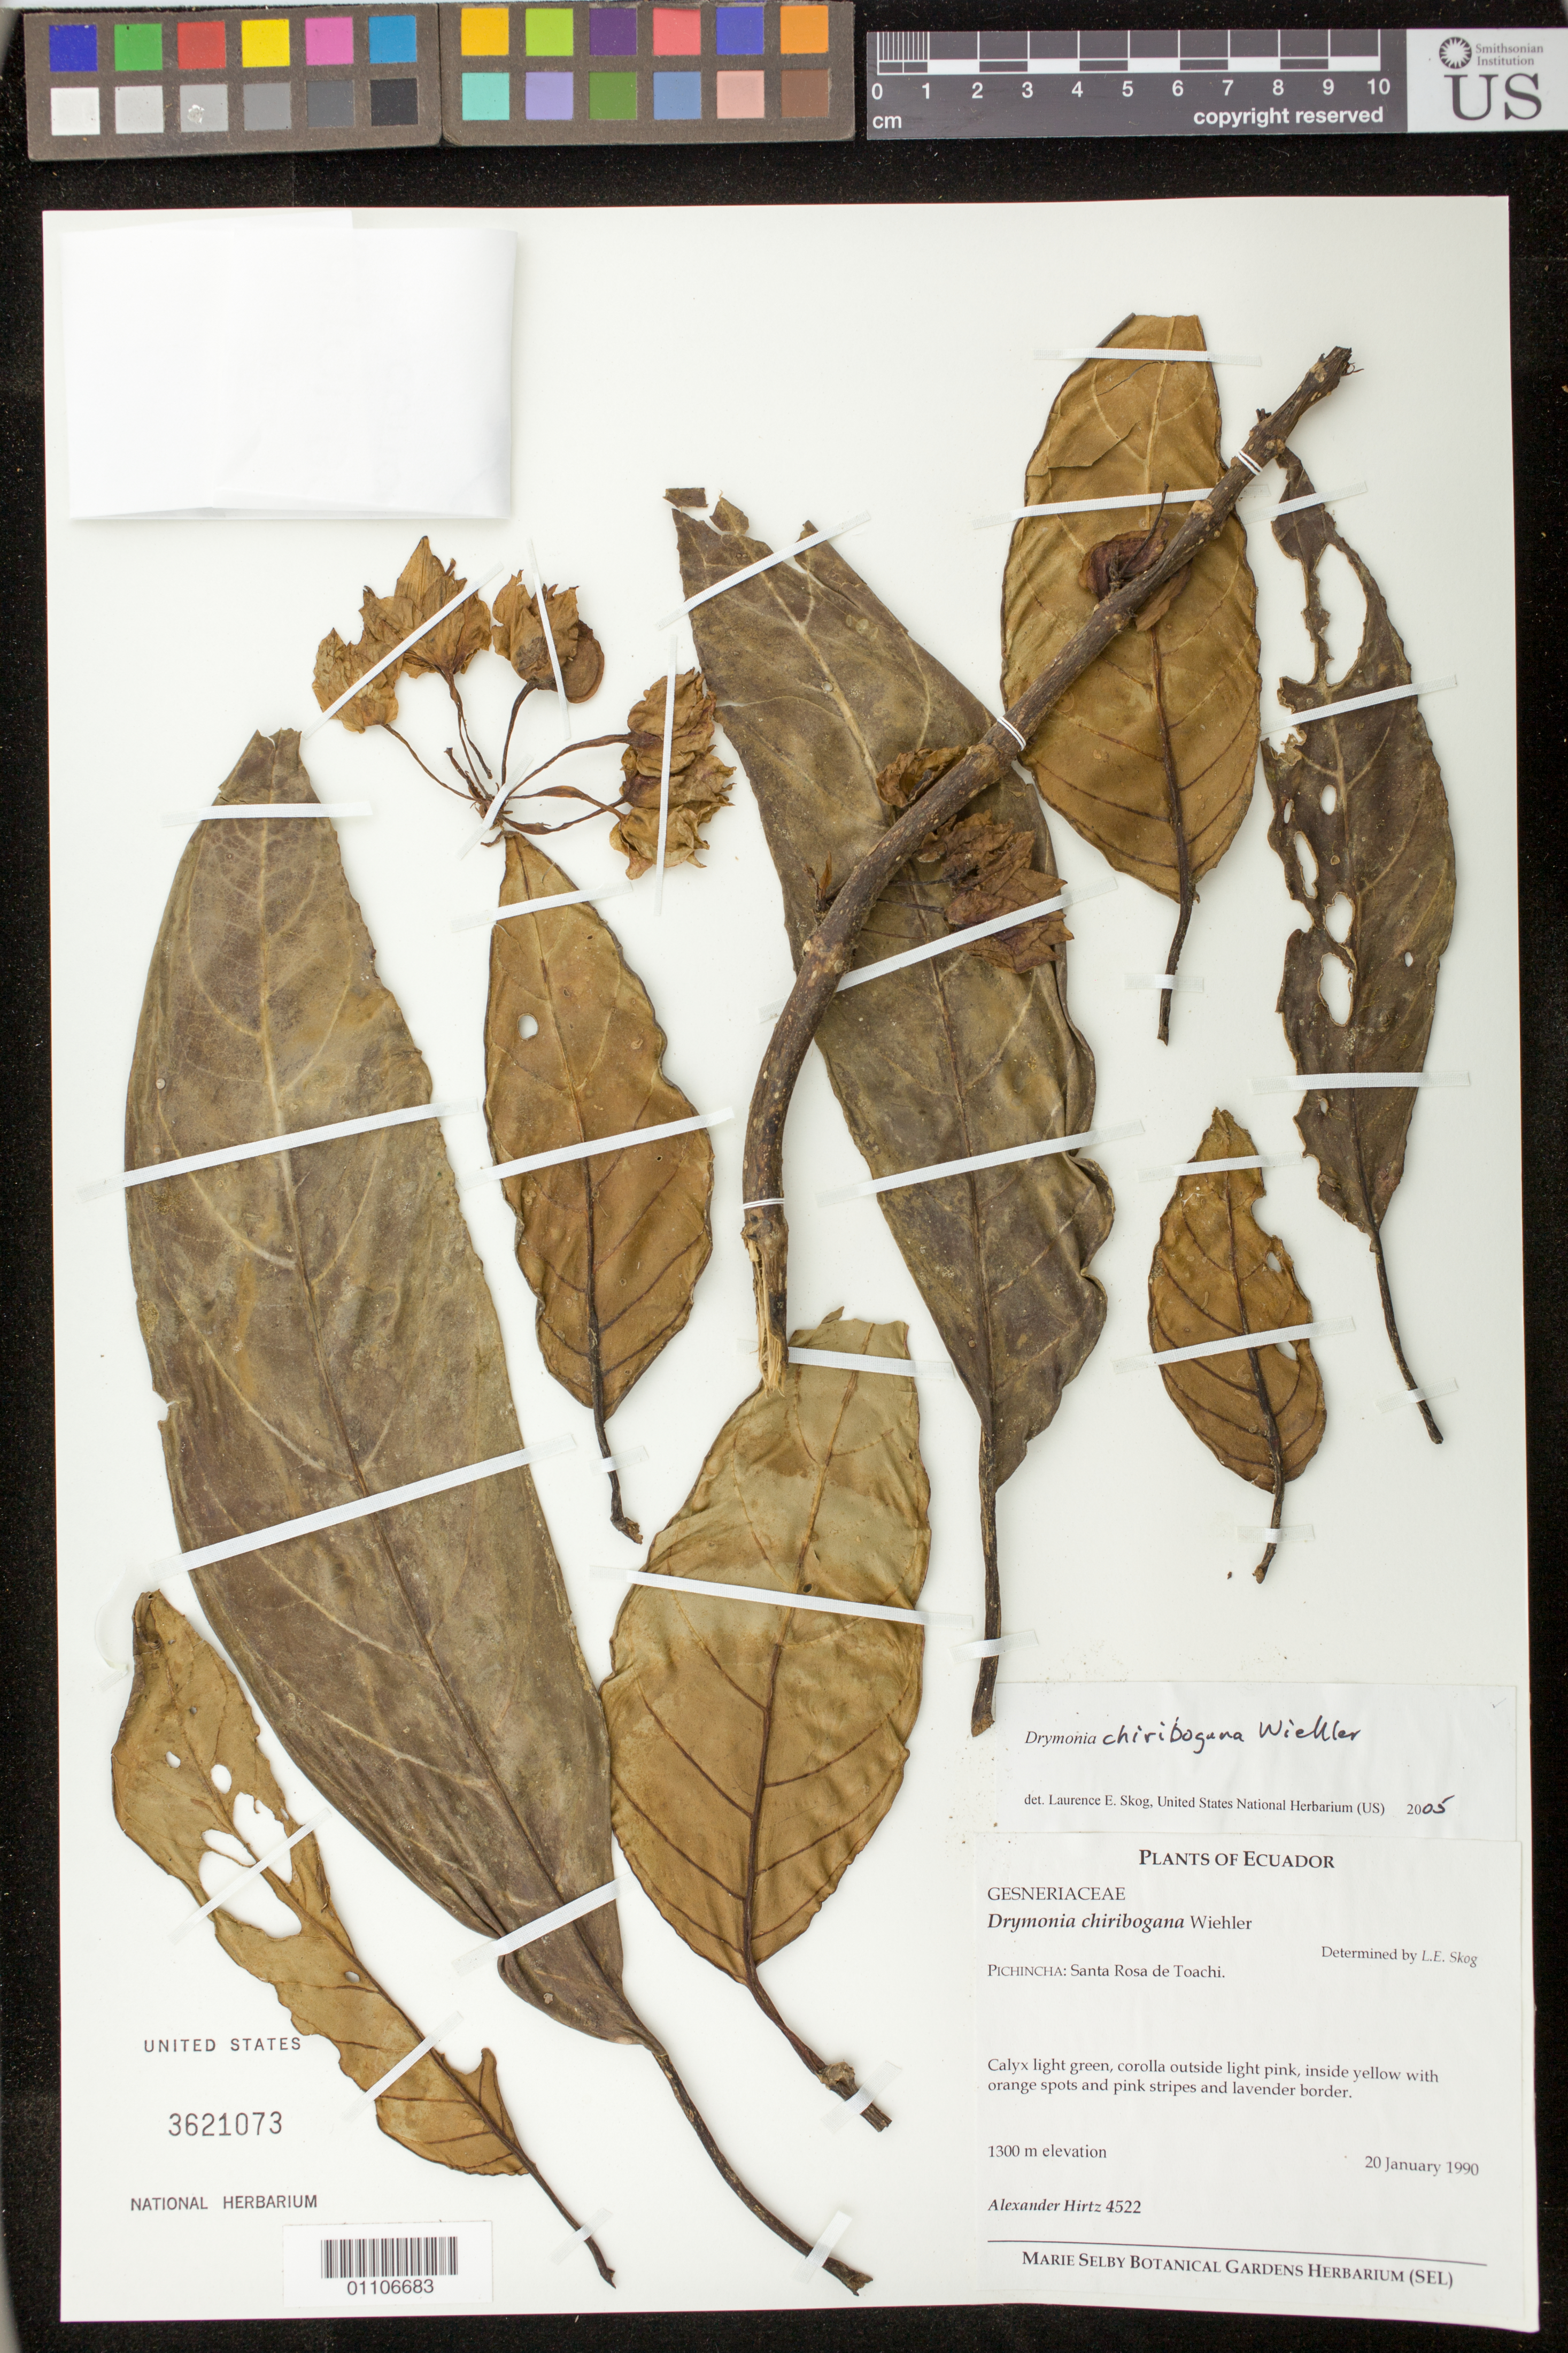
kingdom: Plantae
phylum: Tracheophyta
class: Magnoliopsida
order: Lamiales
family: Gesneriaceae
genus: Drymonia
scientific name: Drymonia chiribogana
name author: Wiehler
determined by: Skog, Laurence E.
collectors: A. Hirtz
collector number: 4522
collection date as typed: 20 Jan 1990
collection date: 1990-01-20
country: Ecuador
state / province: Pichincha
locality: Santa Rosa de Toachi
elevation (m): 1300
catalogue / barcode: US 3621073